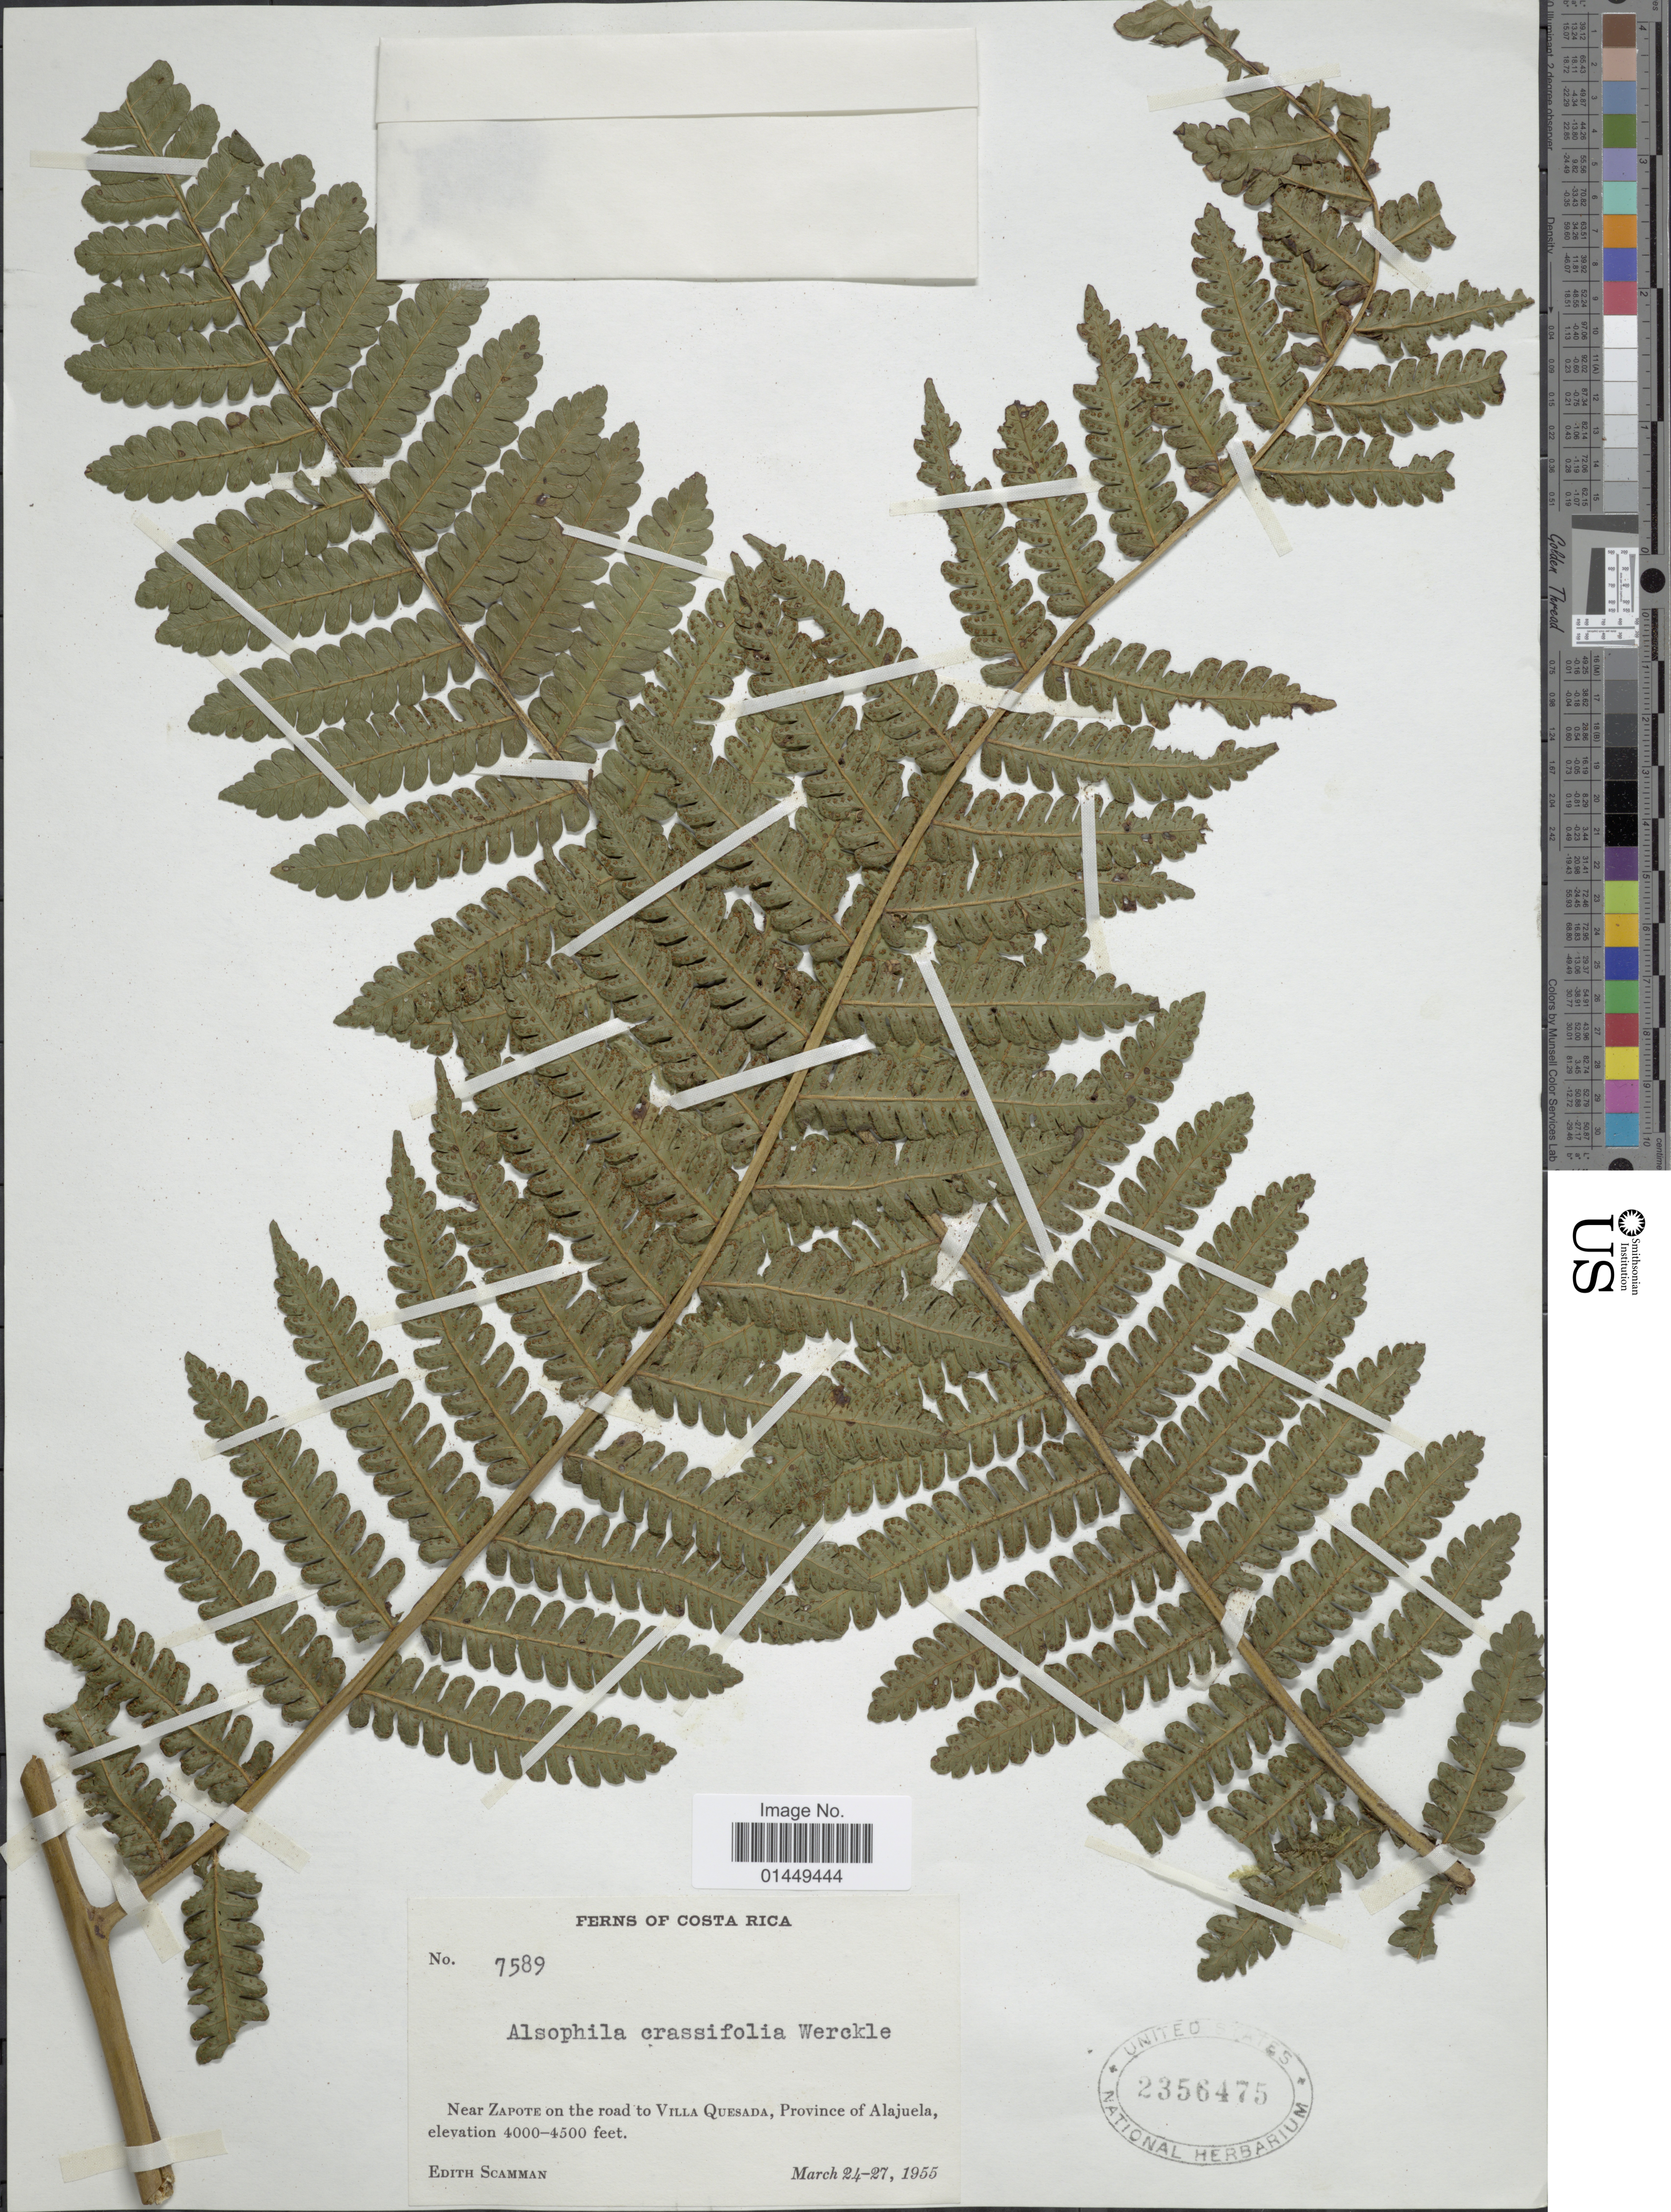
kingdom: Plantae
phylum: Tracheophyta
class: Polypodiopsida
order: Cyatheales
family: Cyatheaceae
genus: Cyathea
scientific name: Cyathea schiedeana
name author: (C. Presl) Domin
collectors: E. Scamman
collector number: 7589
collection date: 1955-03-24/1955-03-27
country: Costa Rica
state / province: Alajuela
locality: Near Zapote on the road to Villa Quesada, Province of Alajue;a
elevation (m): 1219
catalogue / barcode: US 2356475